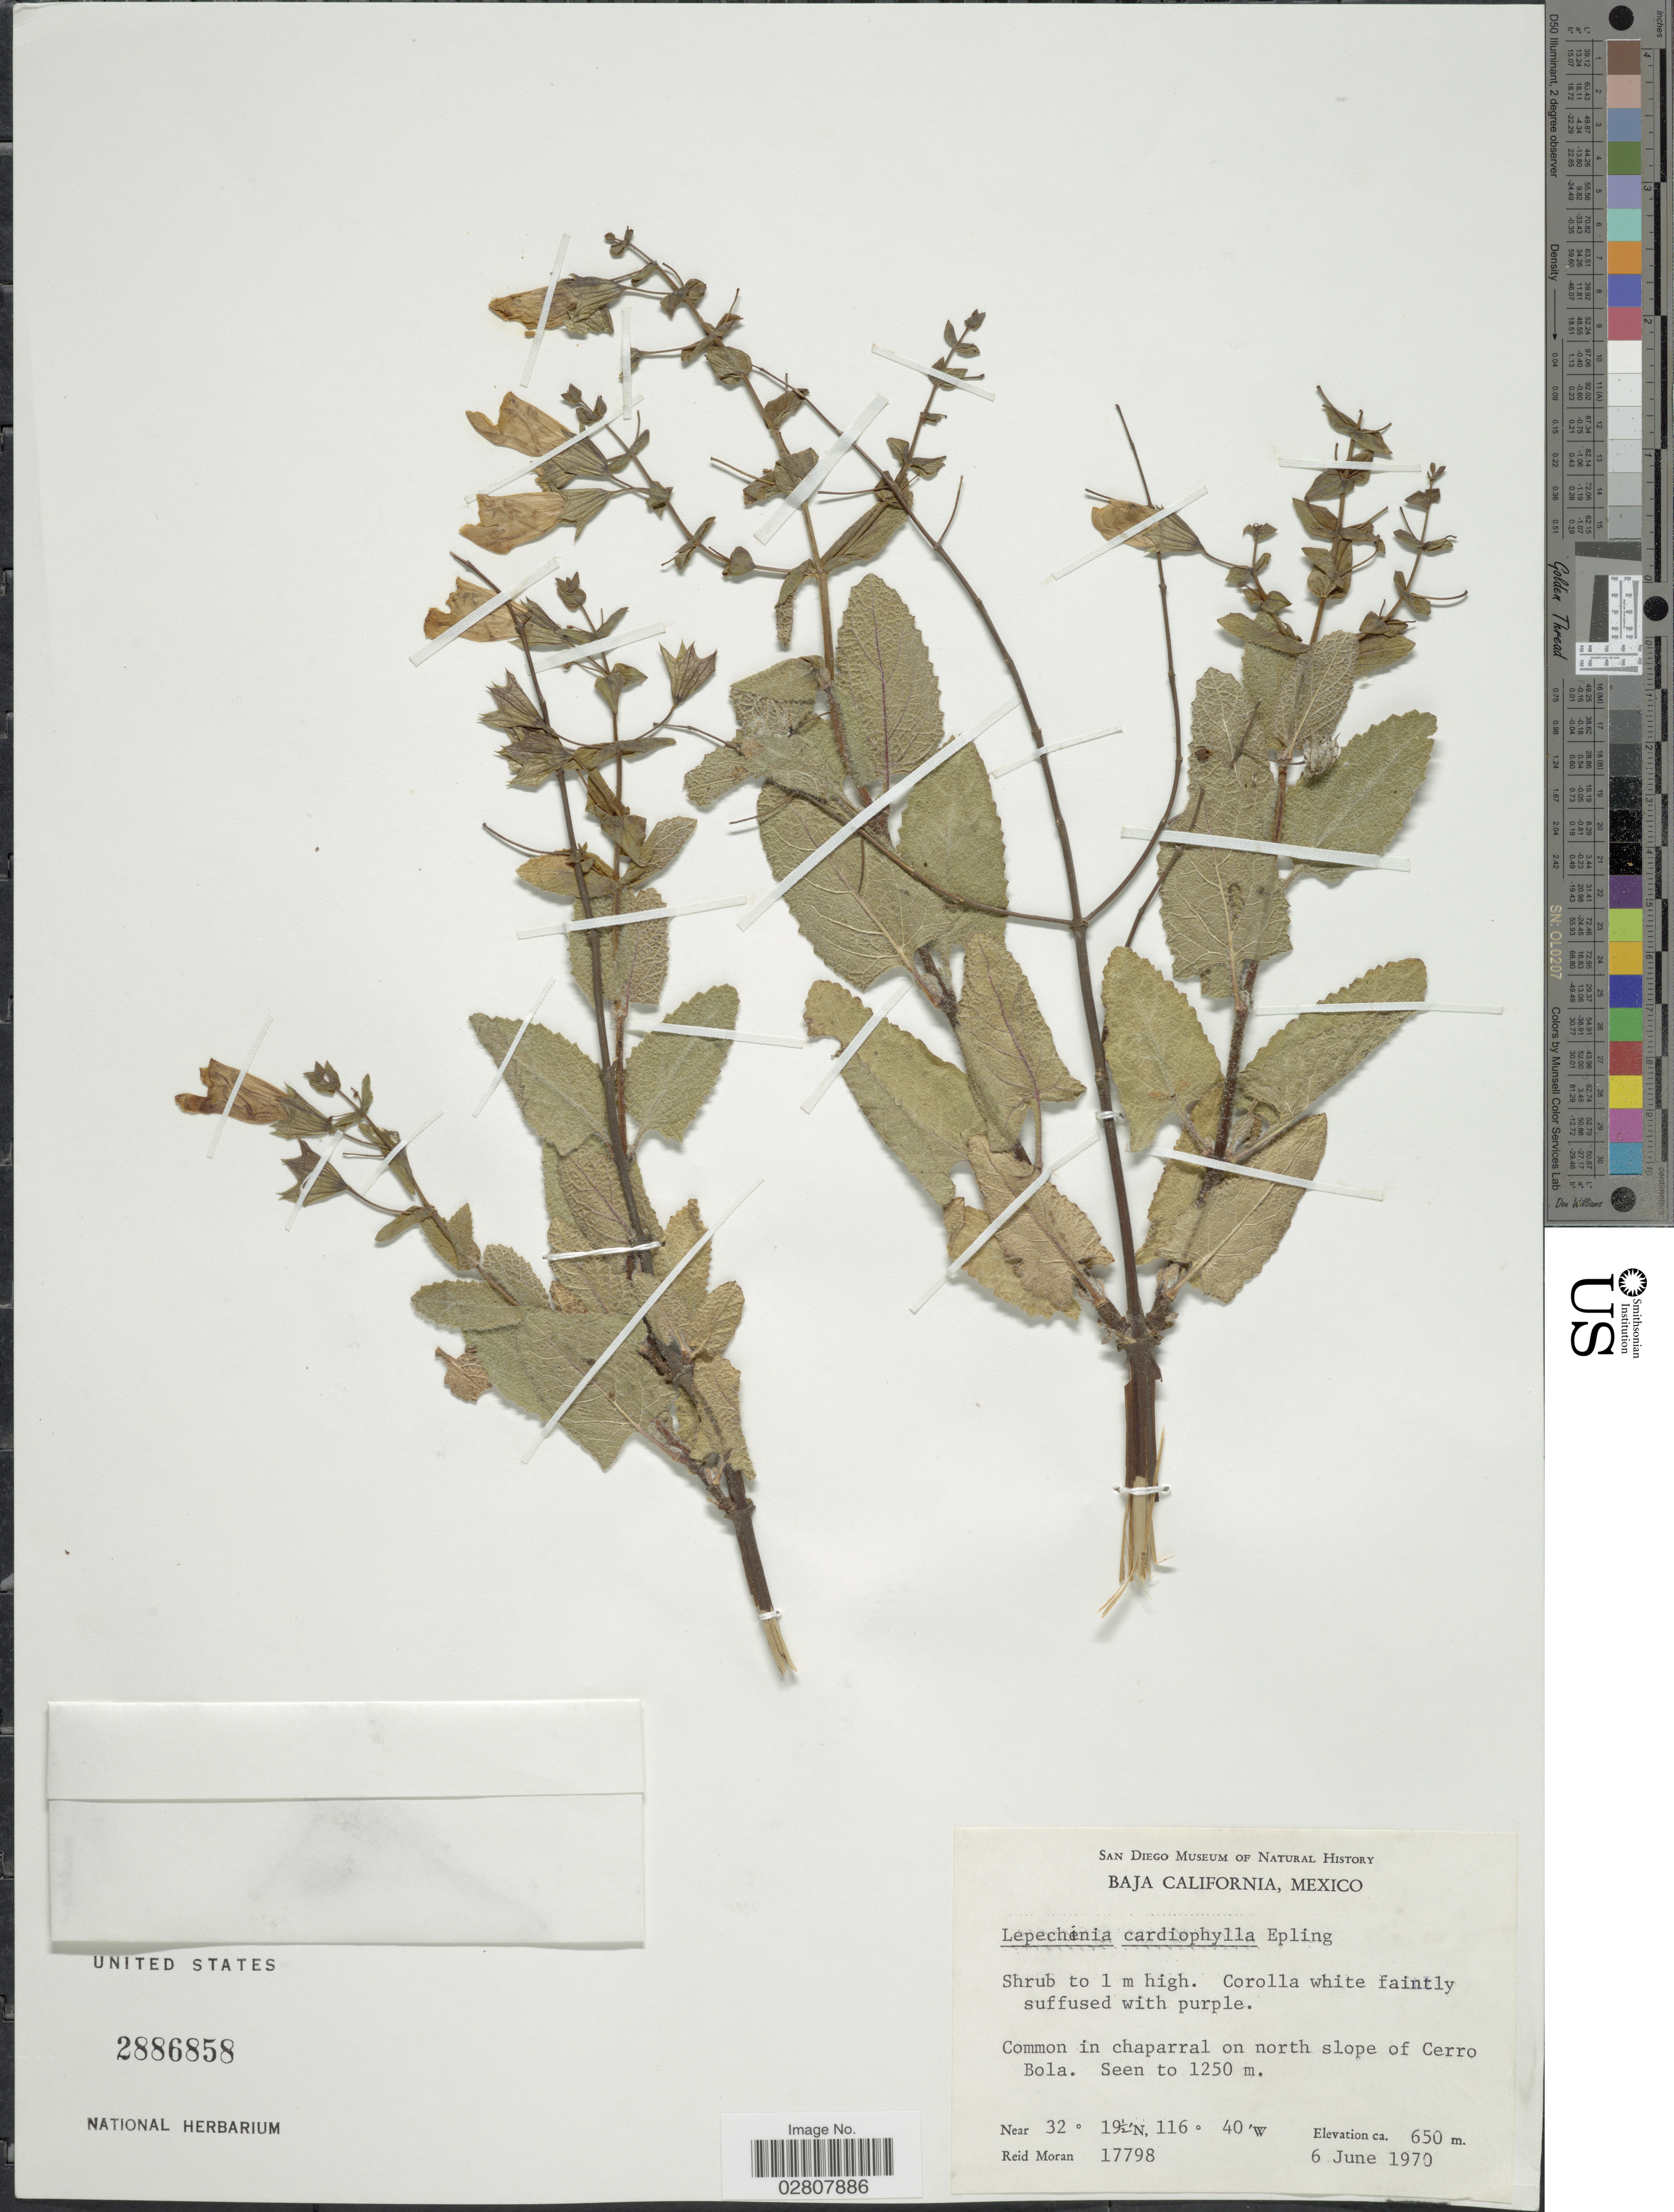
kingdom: Plantae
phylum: Tracheophyta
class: Magnoliopsida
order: Lamiales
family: Lamiaceae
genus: Lepechinia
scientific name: Lepechinia cardiophylla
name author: Epling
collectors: R. V. Moran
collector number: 17798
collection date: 1970-06-06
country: Mexico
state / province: Baja California Norte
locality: Common in chaparral on north slope of Cerro Bola.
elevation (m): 650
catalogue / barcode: US 2886858